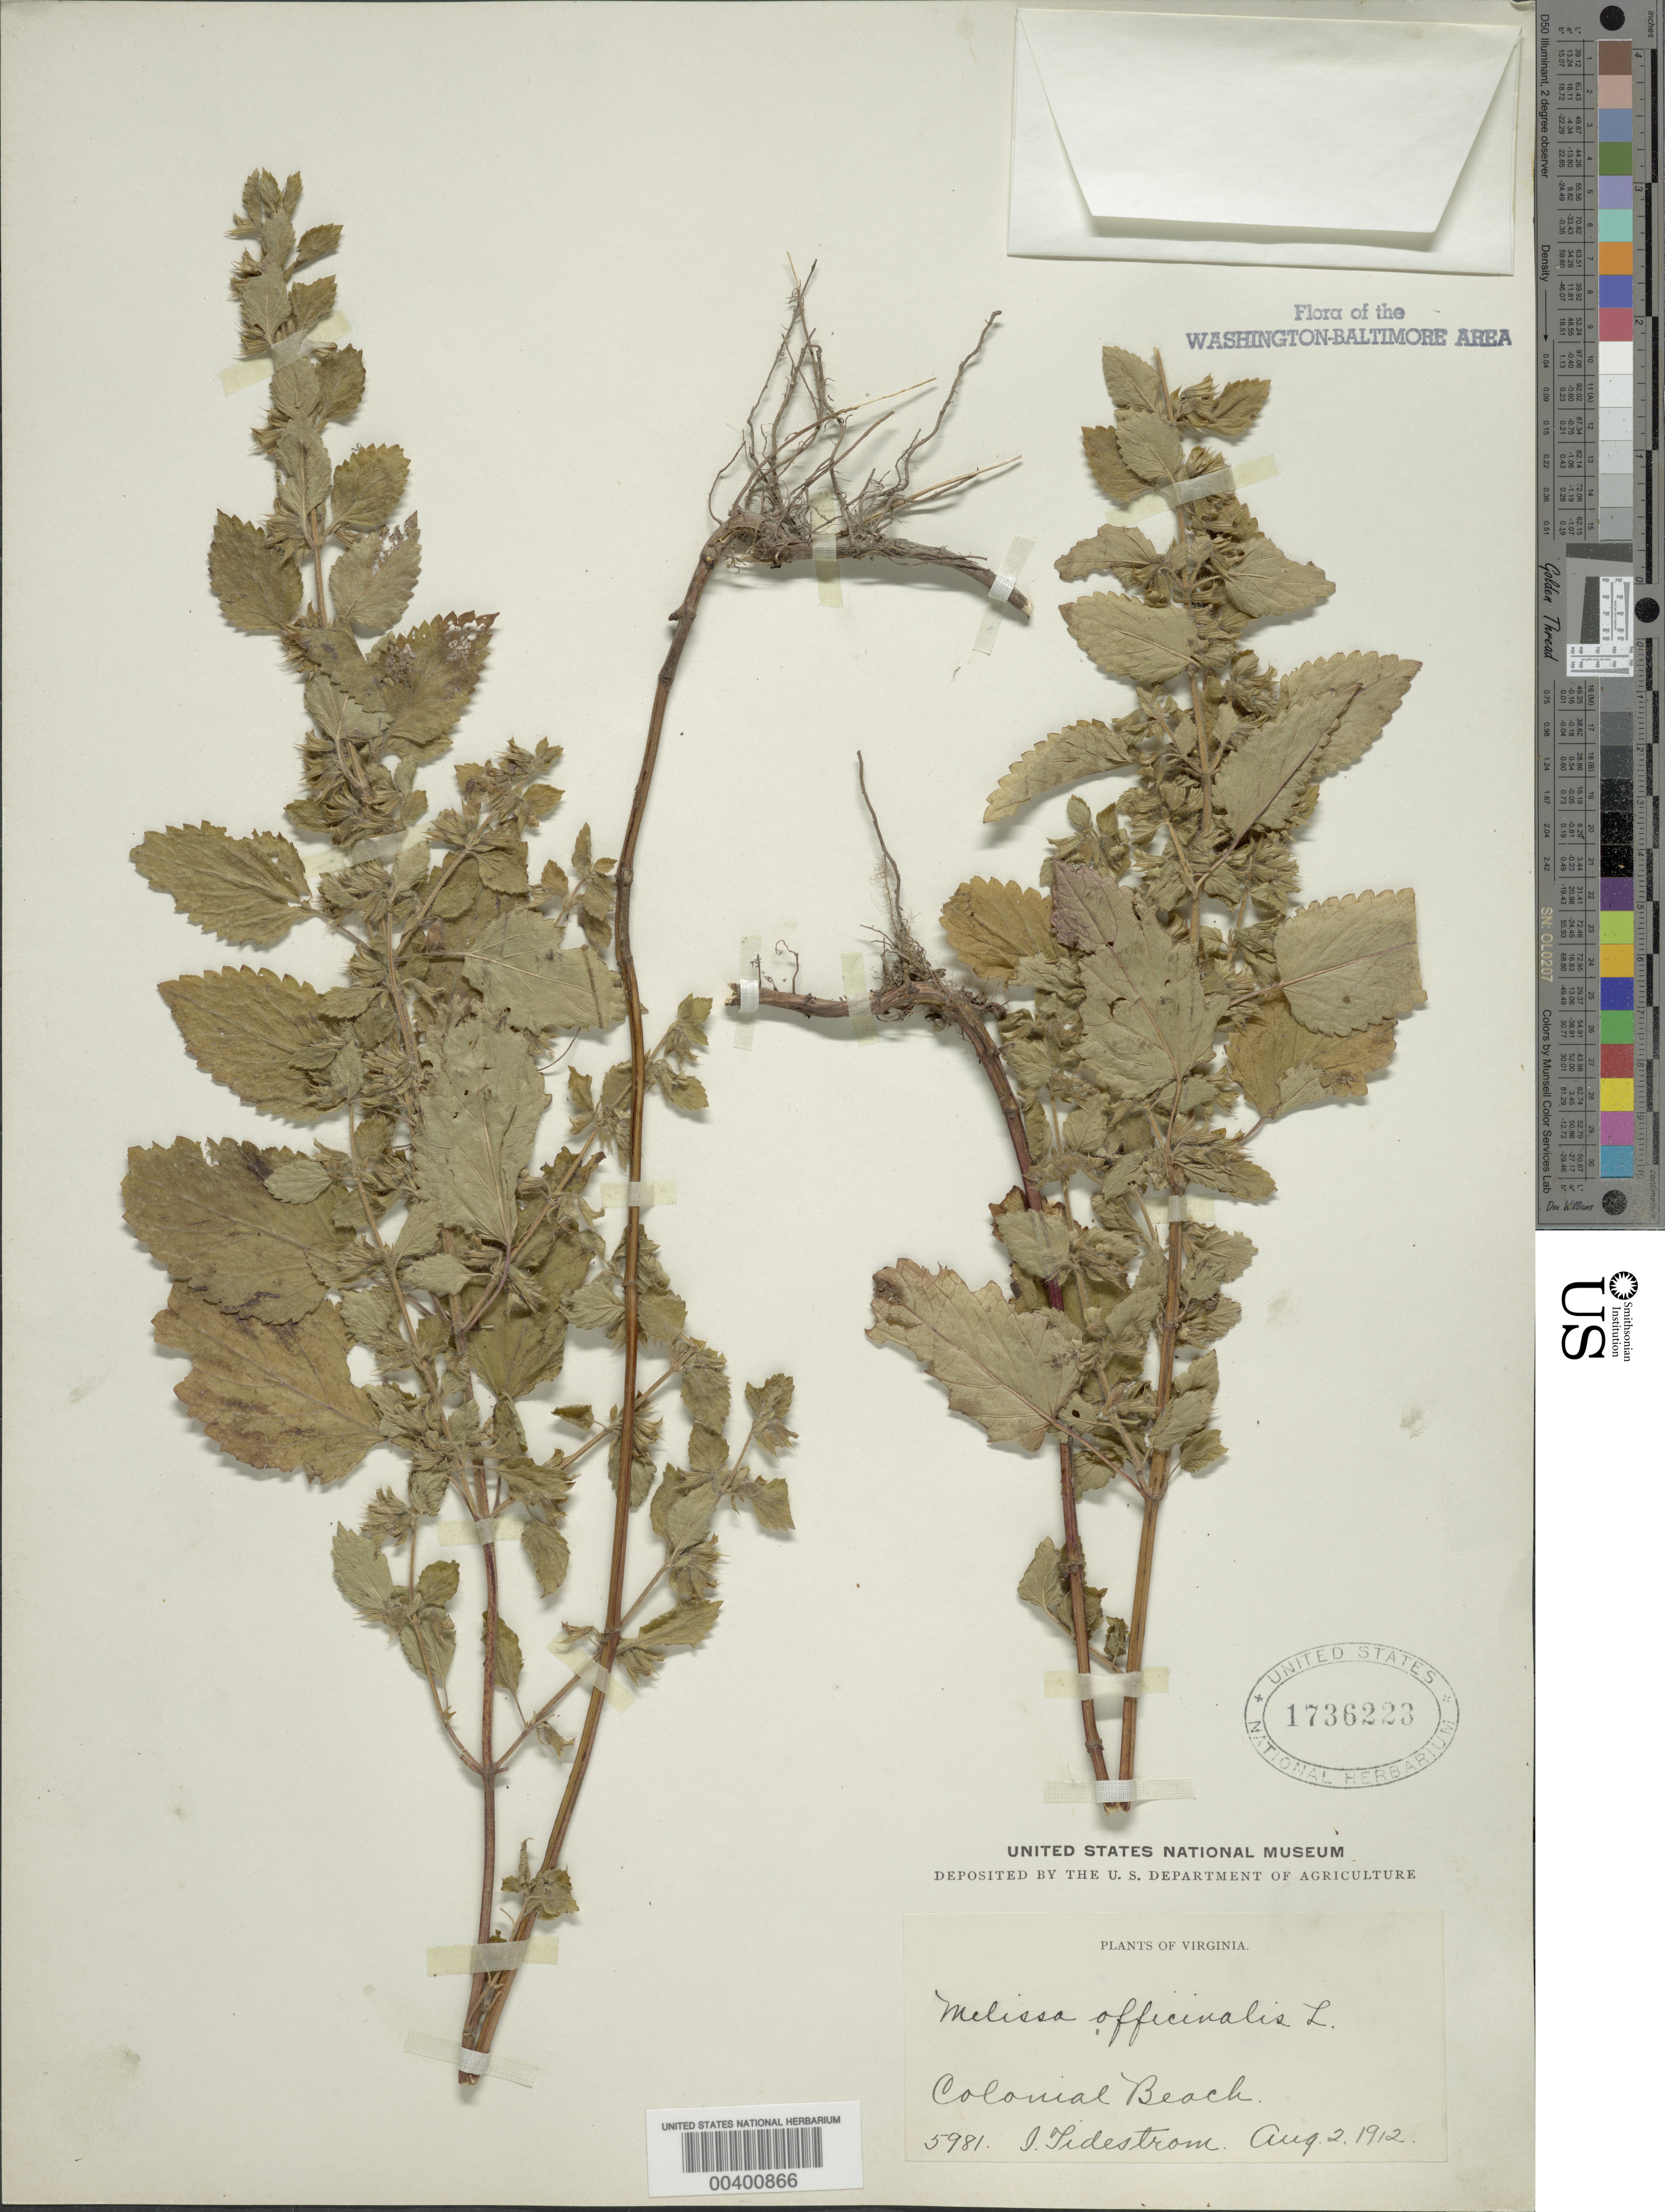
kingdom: Plantae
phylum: Tracheophyta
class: Magnoliopsida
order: Lamiales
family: Lamiaceae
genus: Melissa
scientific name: Melissa officinalis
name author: L.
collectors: I. F. Tidestrom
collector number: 5981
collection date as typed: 02 Aug 1912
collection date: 1912-08-02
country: United States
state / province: Virginia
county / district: Westmoreland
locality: Colonial Beach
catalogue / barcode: US 1736223